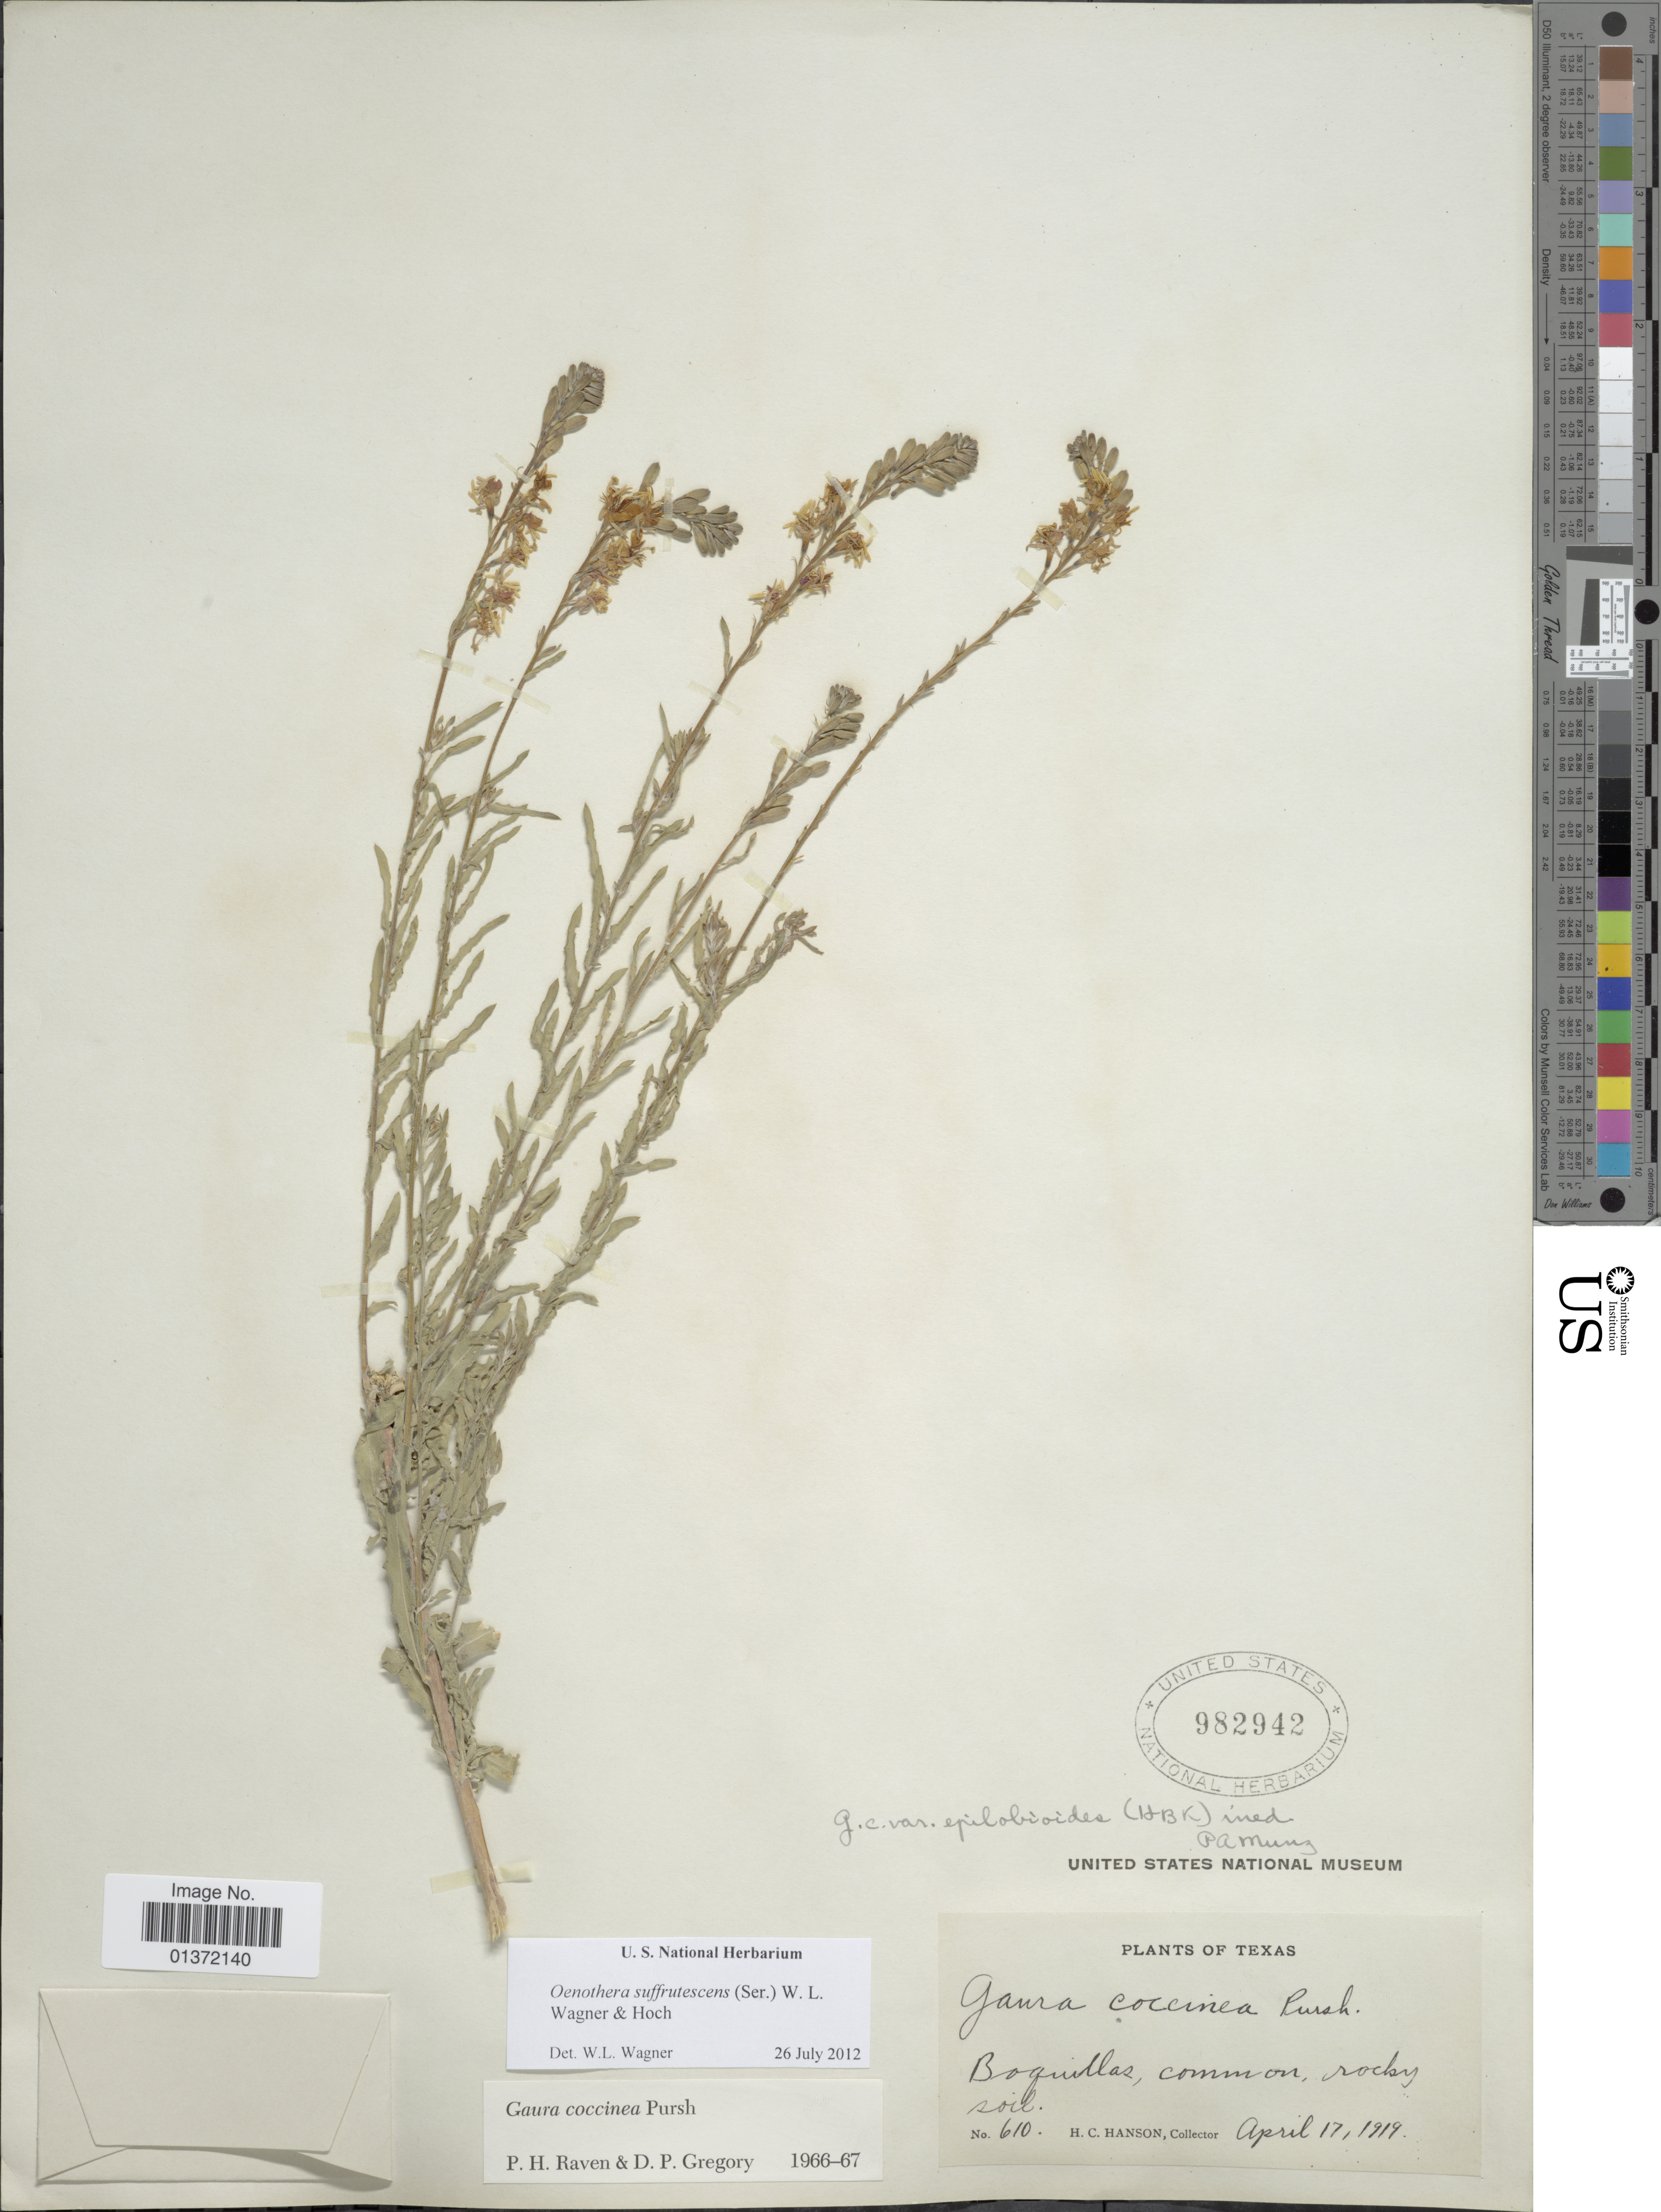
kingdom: Plantae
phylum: Tracheophyta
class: Magnoliopsida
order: Myrtales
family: Onagraceae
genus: Oenothera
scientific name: Oenothera suffrutescens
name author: (Ser.) W.L. Wagner & Hoch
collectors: H. Hanson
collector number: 610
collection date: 1919-04-17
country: United States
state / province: Texas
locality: Boguillas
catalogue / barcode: US 982942